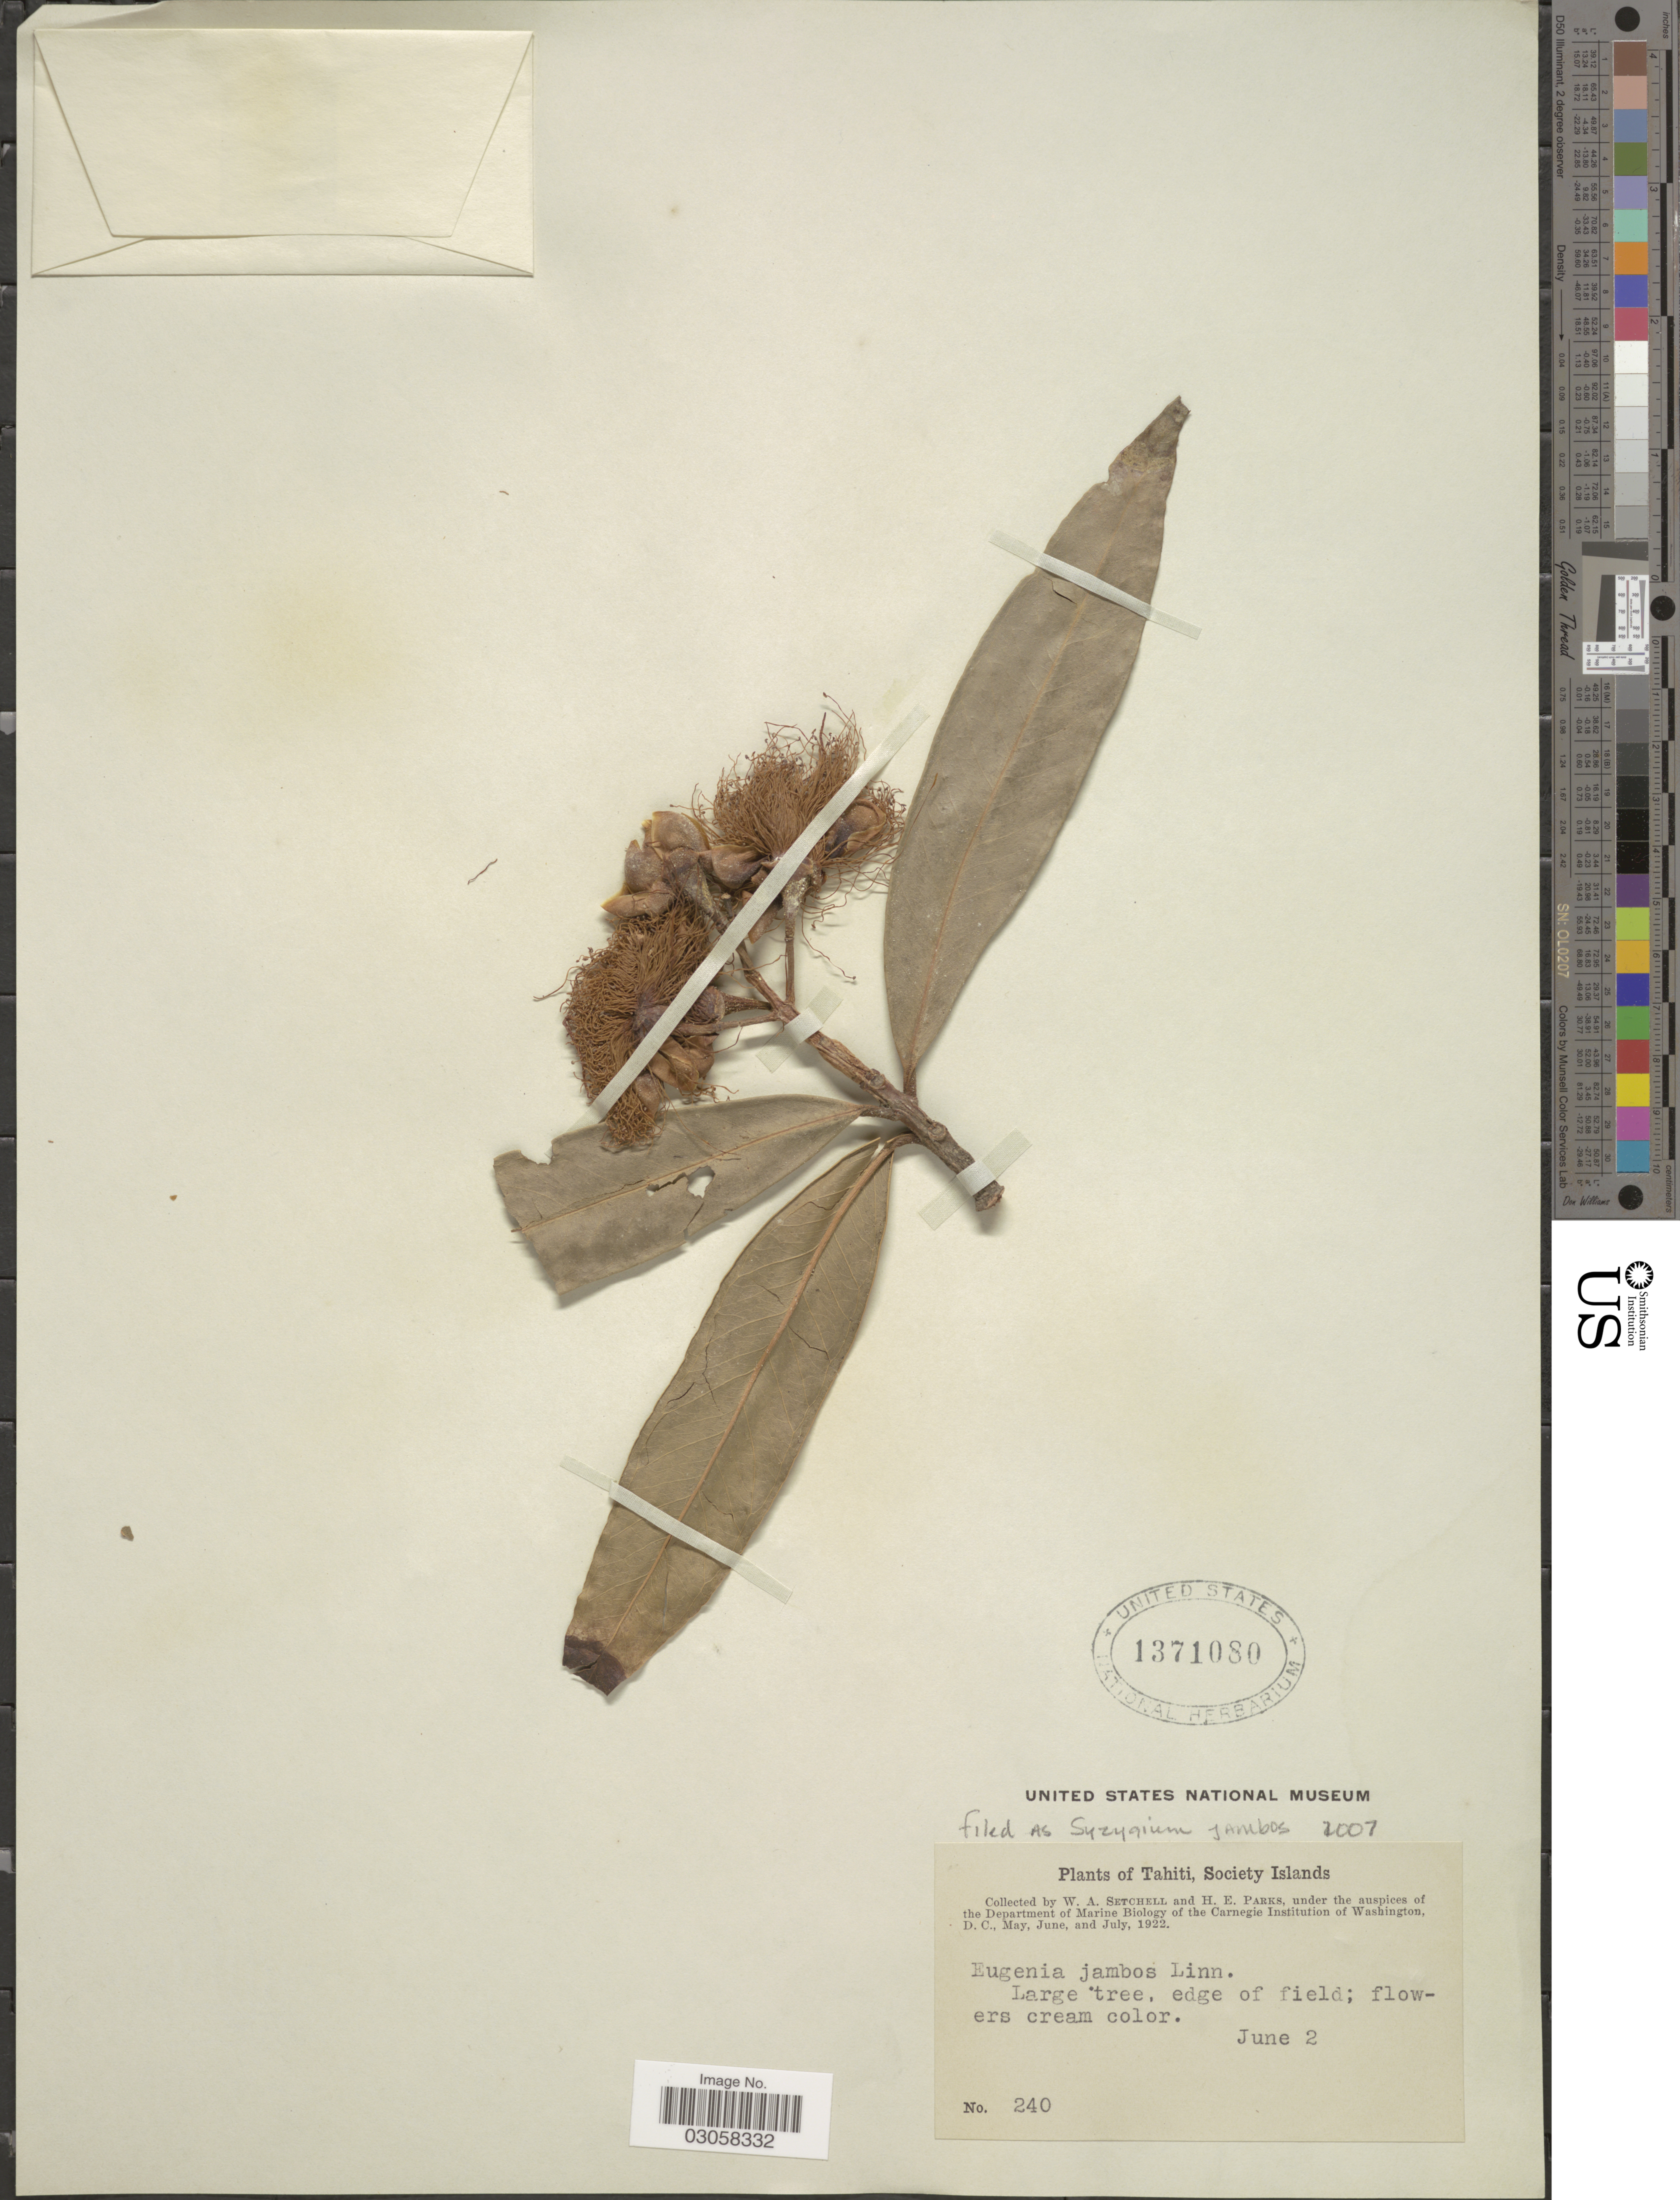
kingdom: Plantae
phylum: Tracheophyta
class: Magnoliopsida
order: Myrtales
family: Myrtaceae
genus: Syzygium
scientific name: Syzygium jambos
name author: (L.) Alston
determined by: Strong, Mark T., (BOT), Smithsonian Institution - National Museum of Natural History (UNITED STATES)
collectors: W. Setchell & H. E. Parks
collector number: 240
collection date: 1922-06-02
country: French Polynesia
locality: Tahiti, Society Islands.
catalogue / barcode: US 1371080